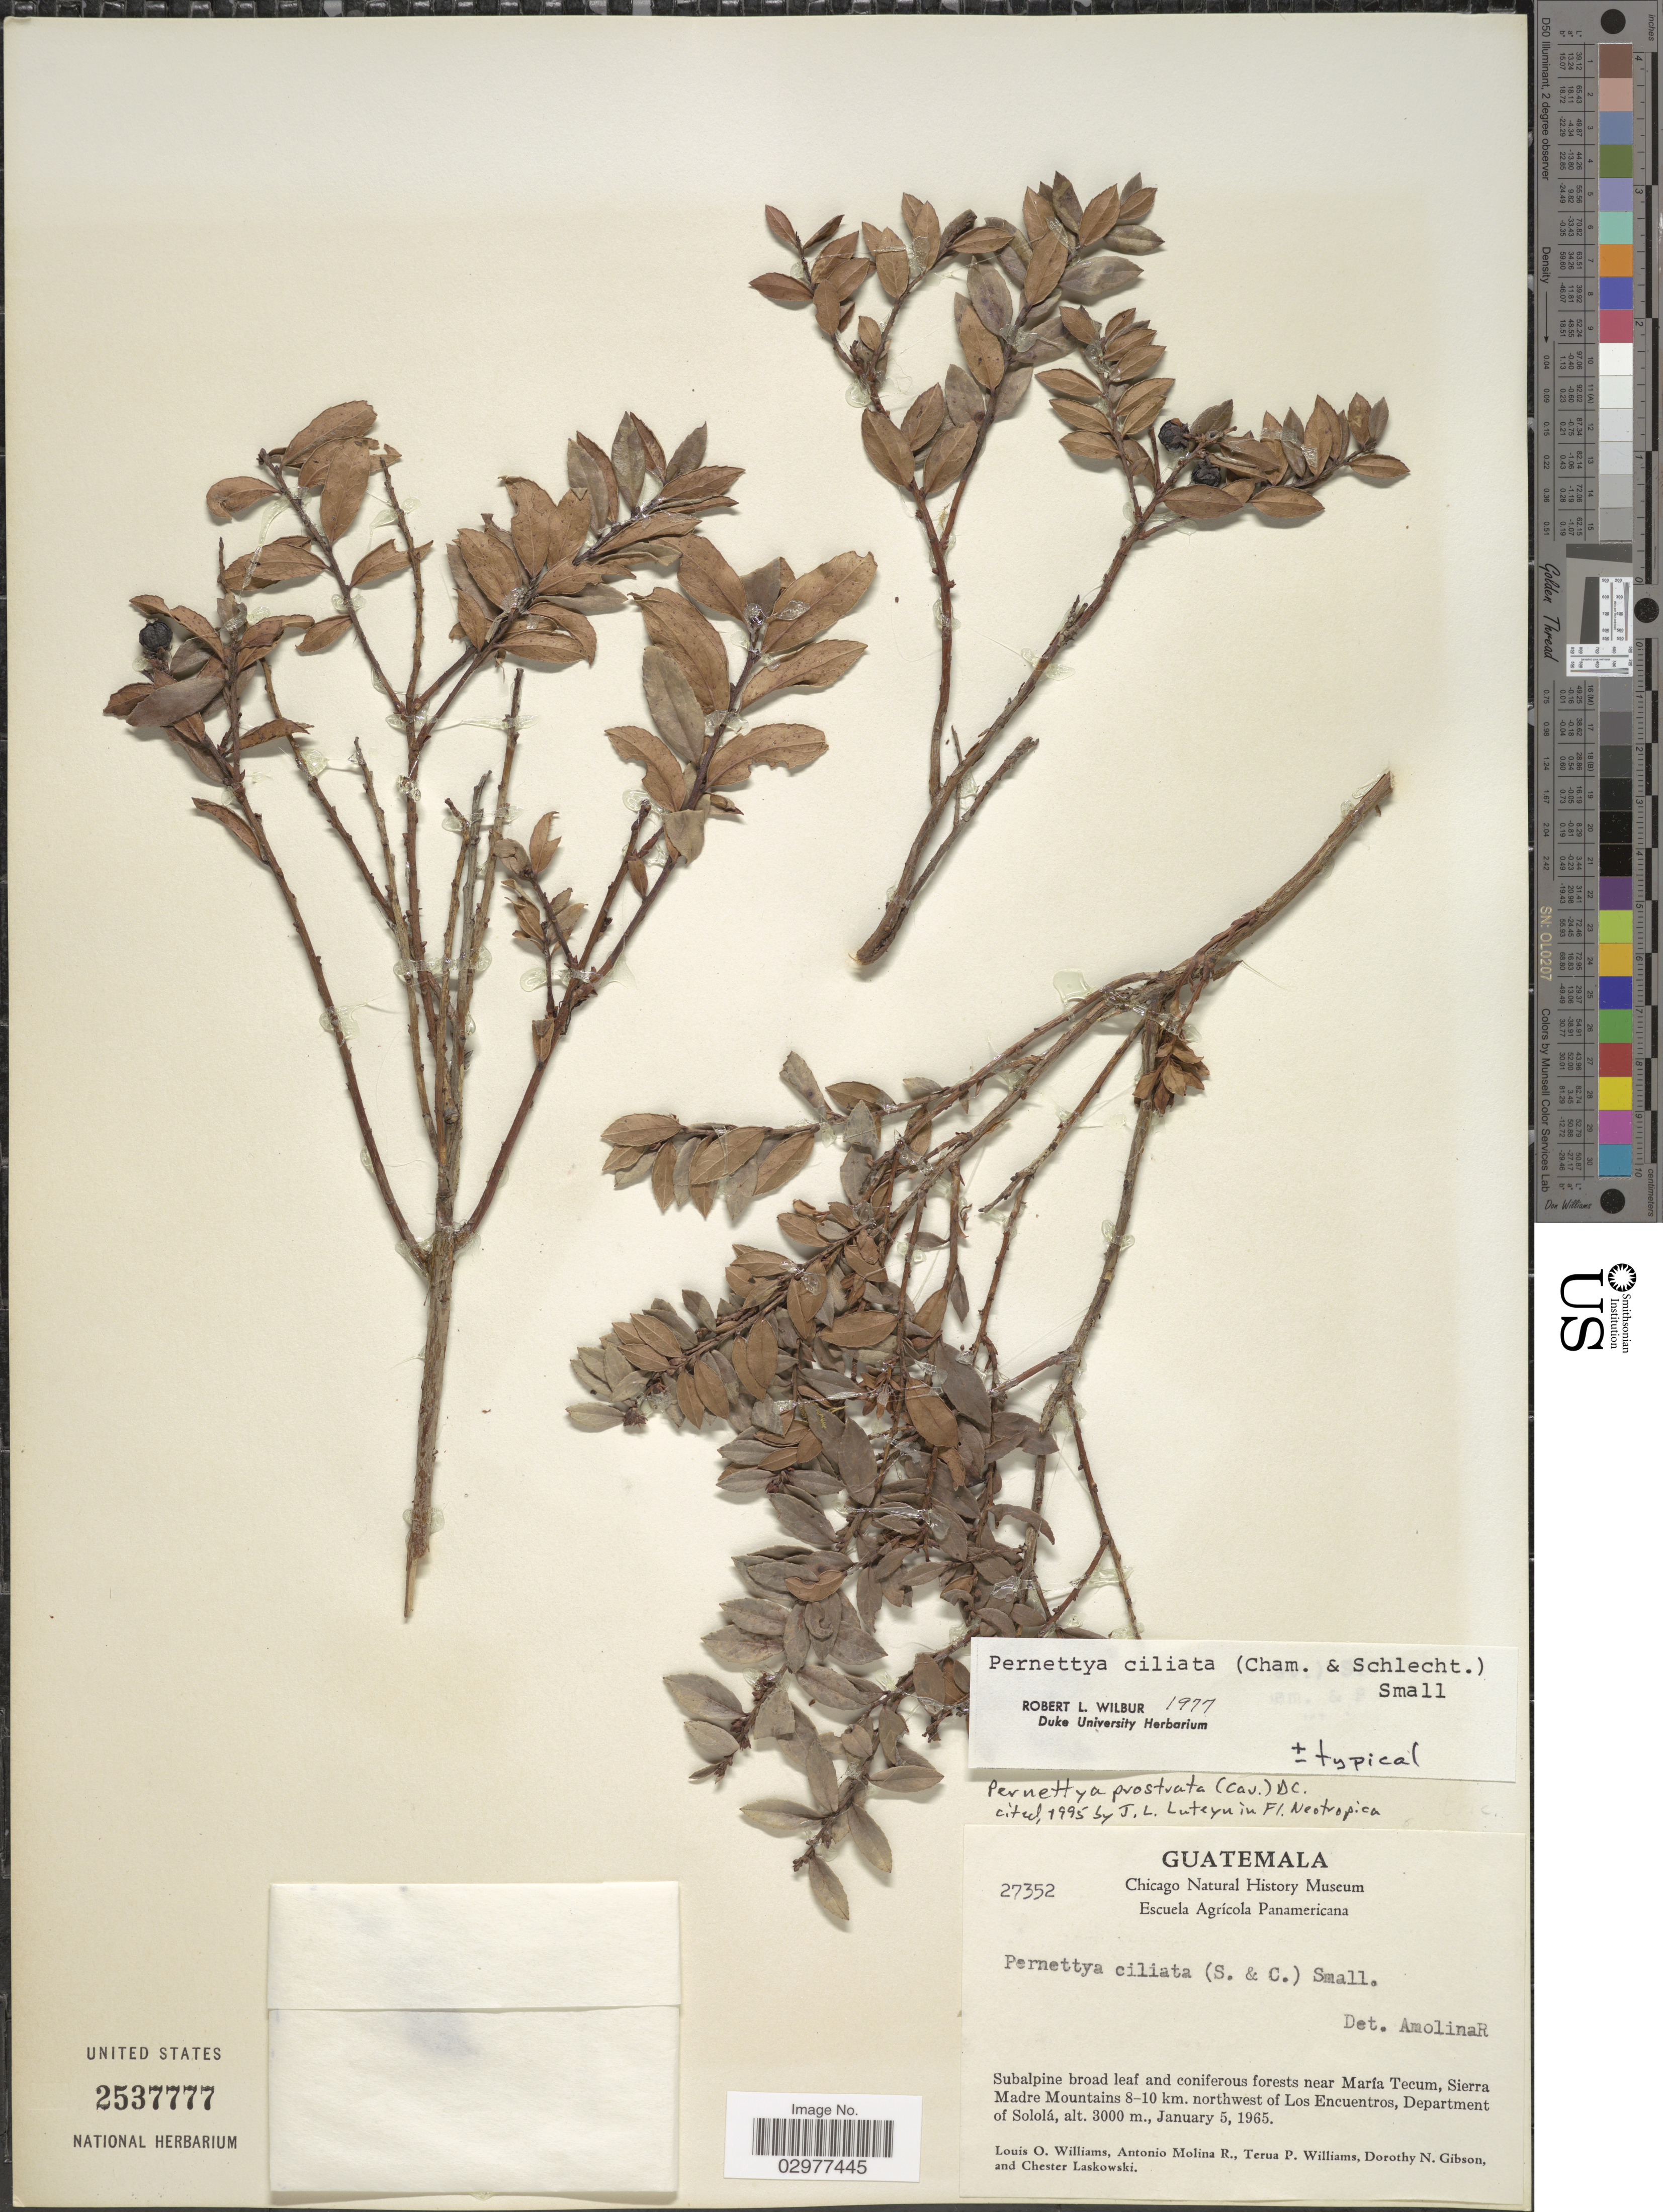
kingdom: Plantae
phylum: Tracheophyta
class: Magnoliopsida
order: Ericales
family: Ericaceae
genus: Pernettya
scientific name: Pernettya prostrata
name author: (Cav.) DC.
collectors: L. O. Williams, A. Molina R., T. Williams, D. N. Gibson & C. Laskowski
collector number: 27352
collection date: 1965-01-05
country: Guatemala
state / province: Sololá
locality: Subalpine broad leaf and coniferous forests near María Tecum, Sierra Madre Mountains 8-10 km. northwest of Los Encuentros, Department of Sololá.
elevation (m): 3000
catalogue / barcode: US 2537777